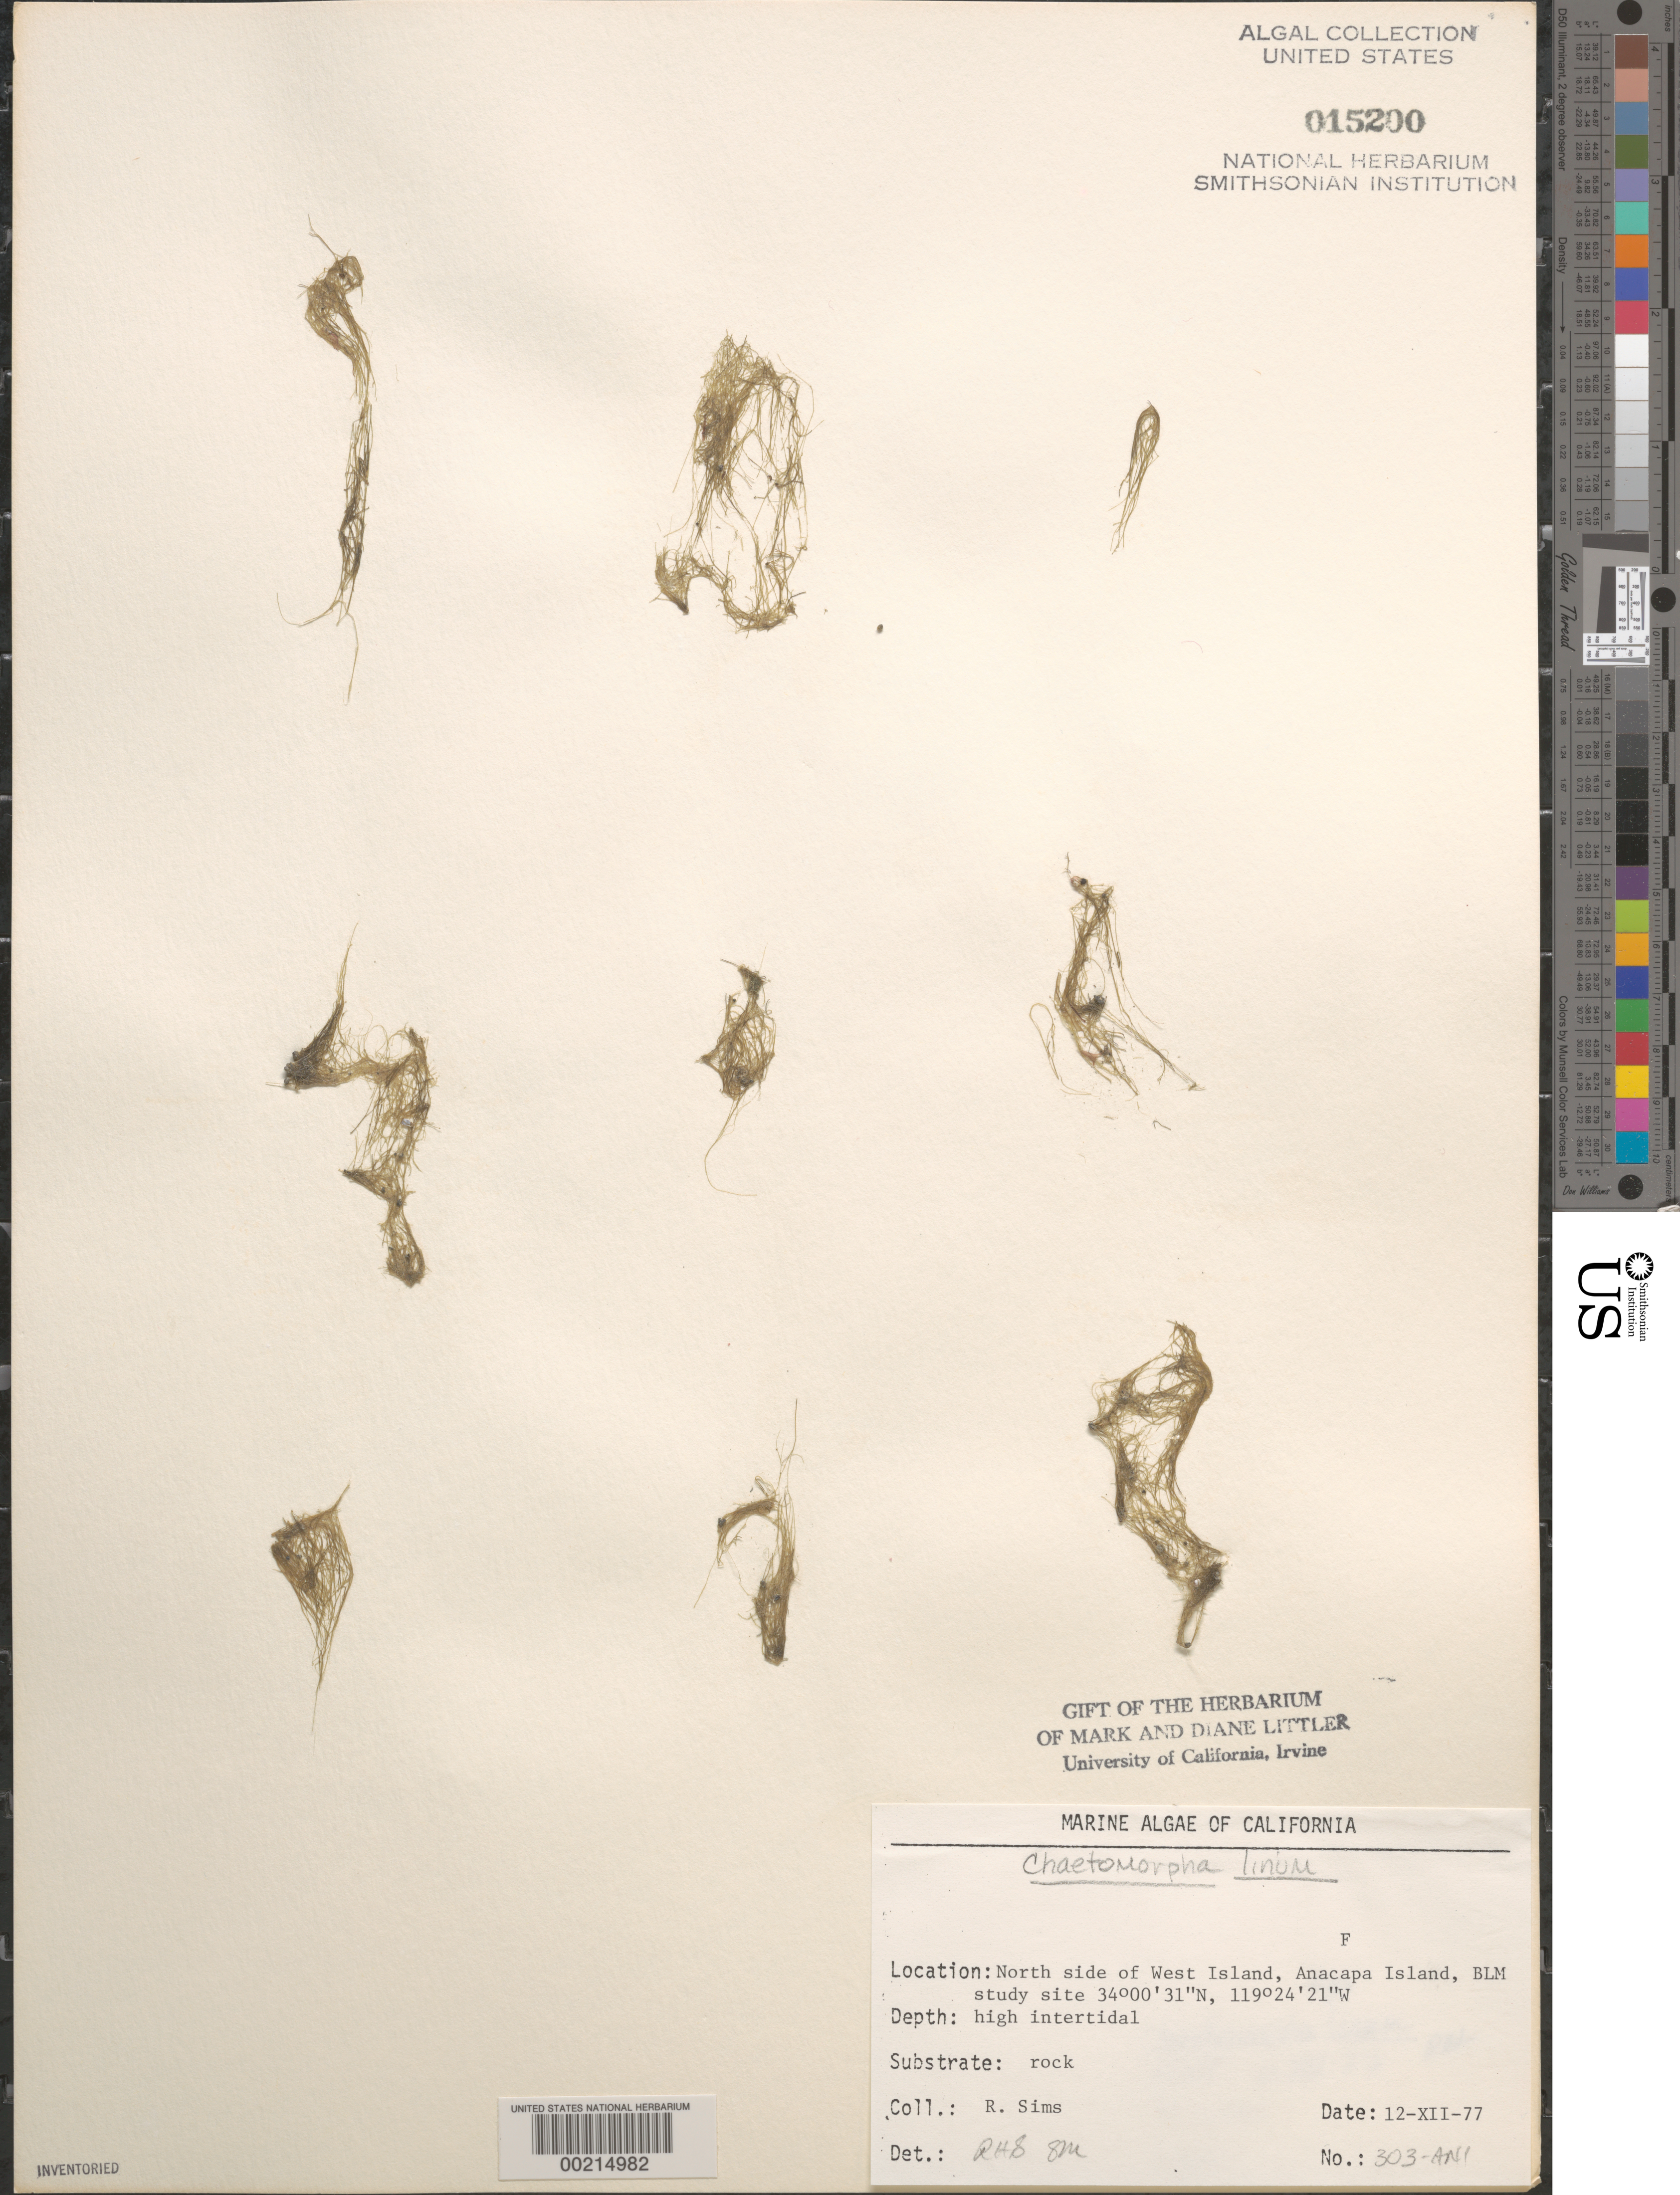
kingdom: Plantae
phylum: Chlorophyta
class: Ulvophyceae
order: Cladophorales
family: Cladophoraceae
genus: Chaetomorpha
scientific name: Chaetomorpha linum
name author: (O.F. Muell.) Kütz.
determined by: Sims, Robert H.; Murray, S. N.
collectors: R. H. Sims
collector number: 303-ANI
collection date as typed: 12 Dec 1977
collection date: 1977-12-12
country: United States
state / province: California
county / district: Ventura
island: Anacapa Island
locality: North side of west island, northwest end of Frenchy's Cove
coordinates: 34 00'31"N, 119 24'21"W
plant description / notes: BLM-SOCALBIGHT Rocky Intertidal Survey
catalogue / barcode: US 15200